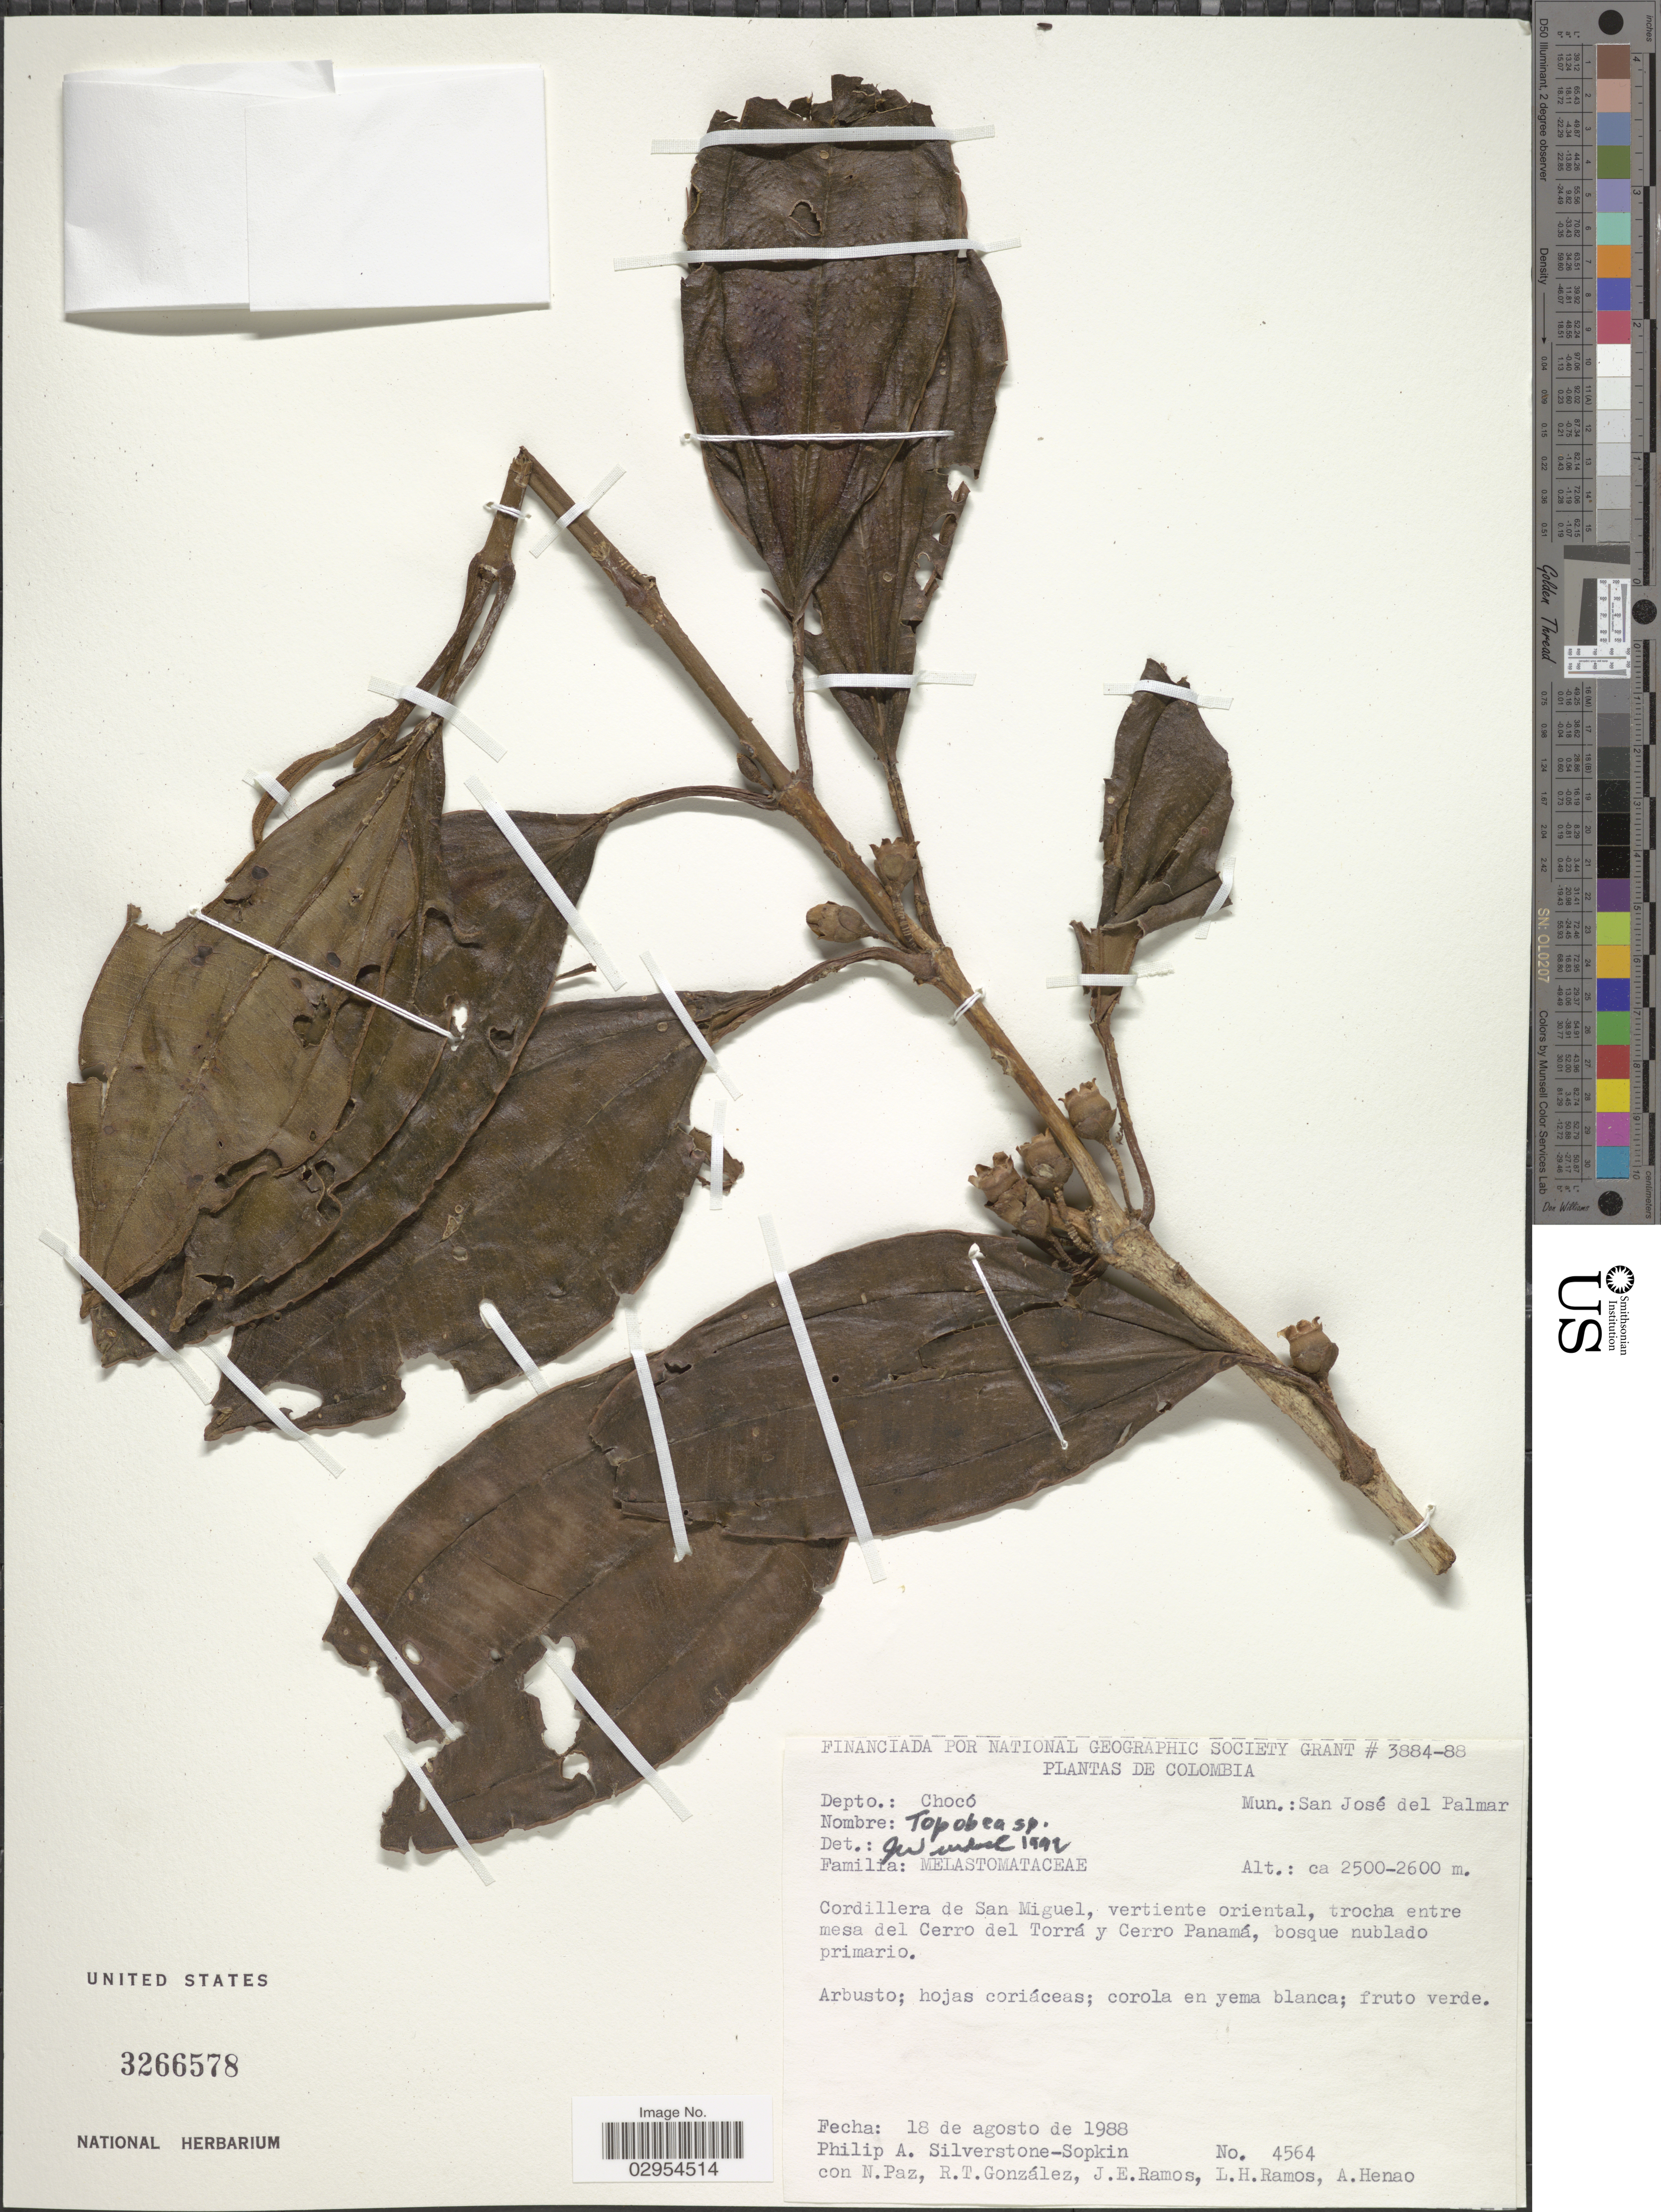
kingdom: Plantae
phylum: Tracheophyta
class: Magnoliopsida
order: Myrtales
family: Melastomataceae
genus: Topobea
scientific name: Topobea sp.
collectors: P. A. Silverstone-Sopkin, N. Paz, R. Gonzalez, J. E. Ramos & et al.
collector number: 4564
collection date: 1988-08-18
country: Colombia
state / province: Chocó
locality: Depto.: Chocó. Mun.: San José del Palmar. Cordillera de San Miguel, vertiente oriental, trocha entre mesa del Cerro del Torrá y Cerro Panamá.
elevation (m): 2500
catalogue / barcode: US 3266578